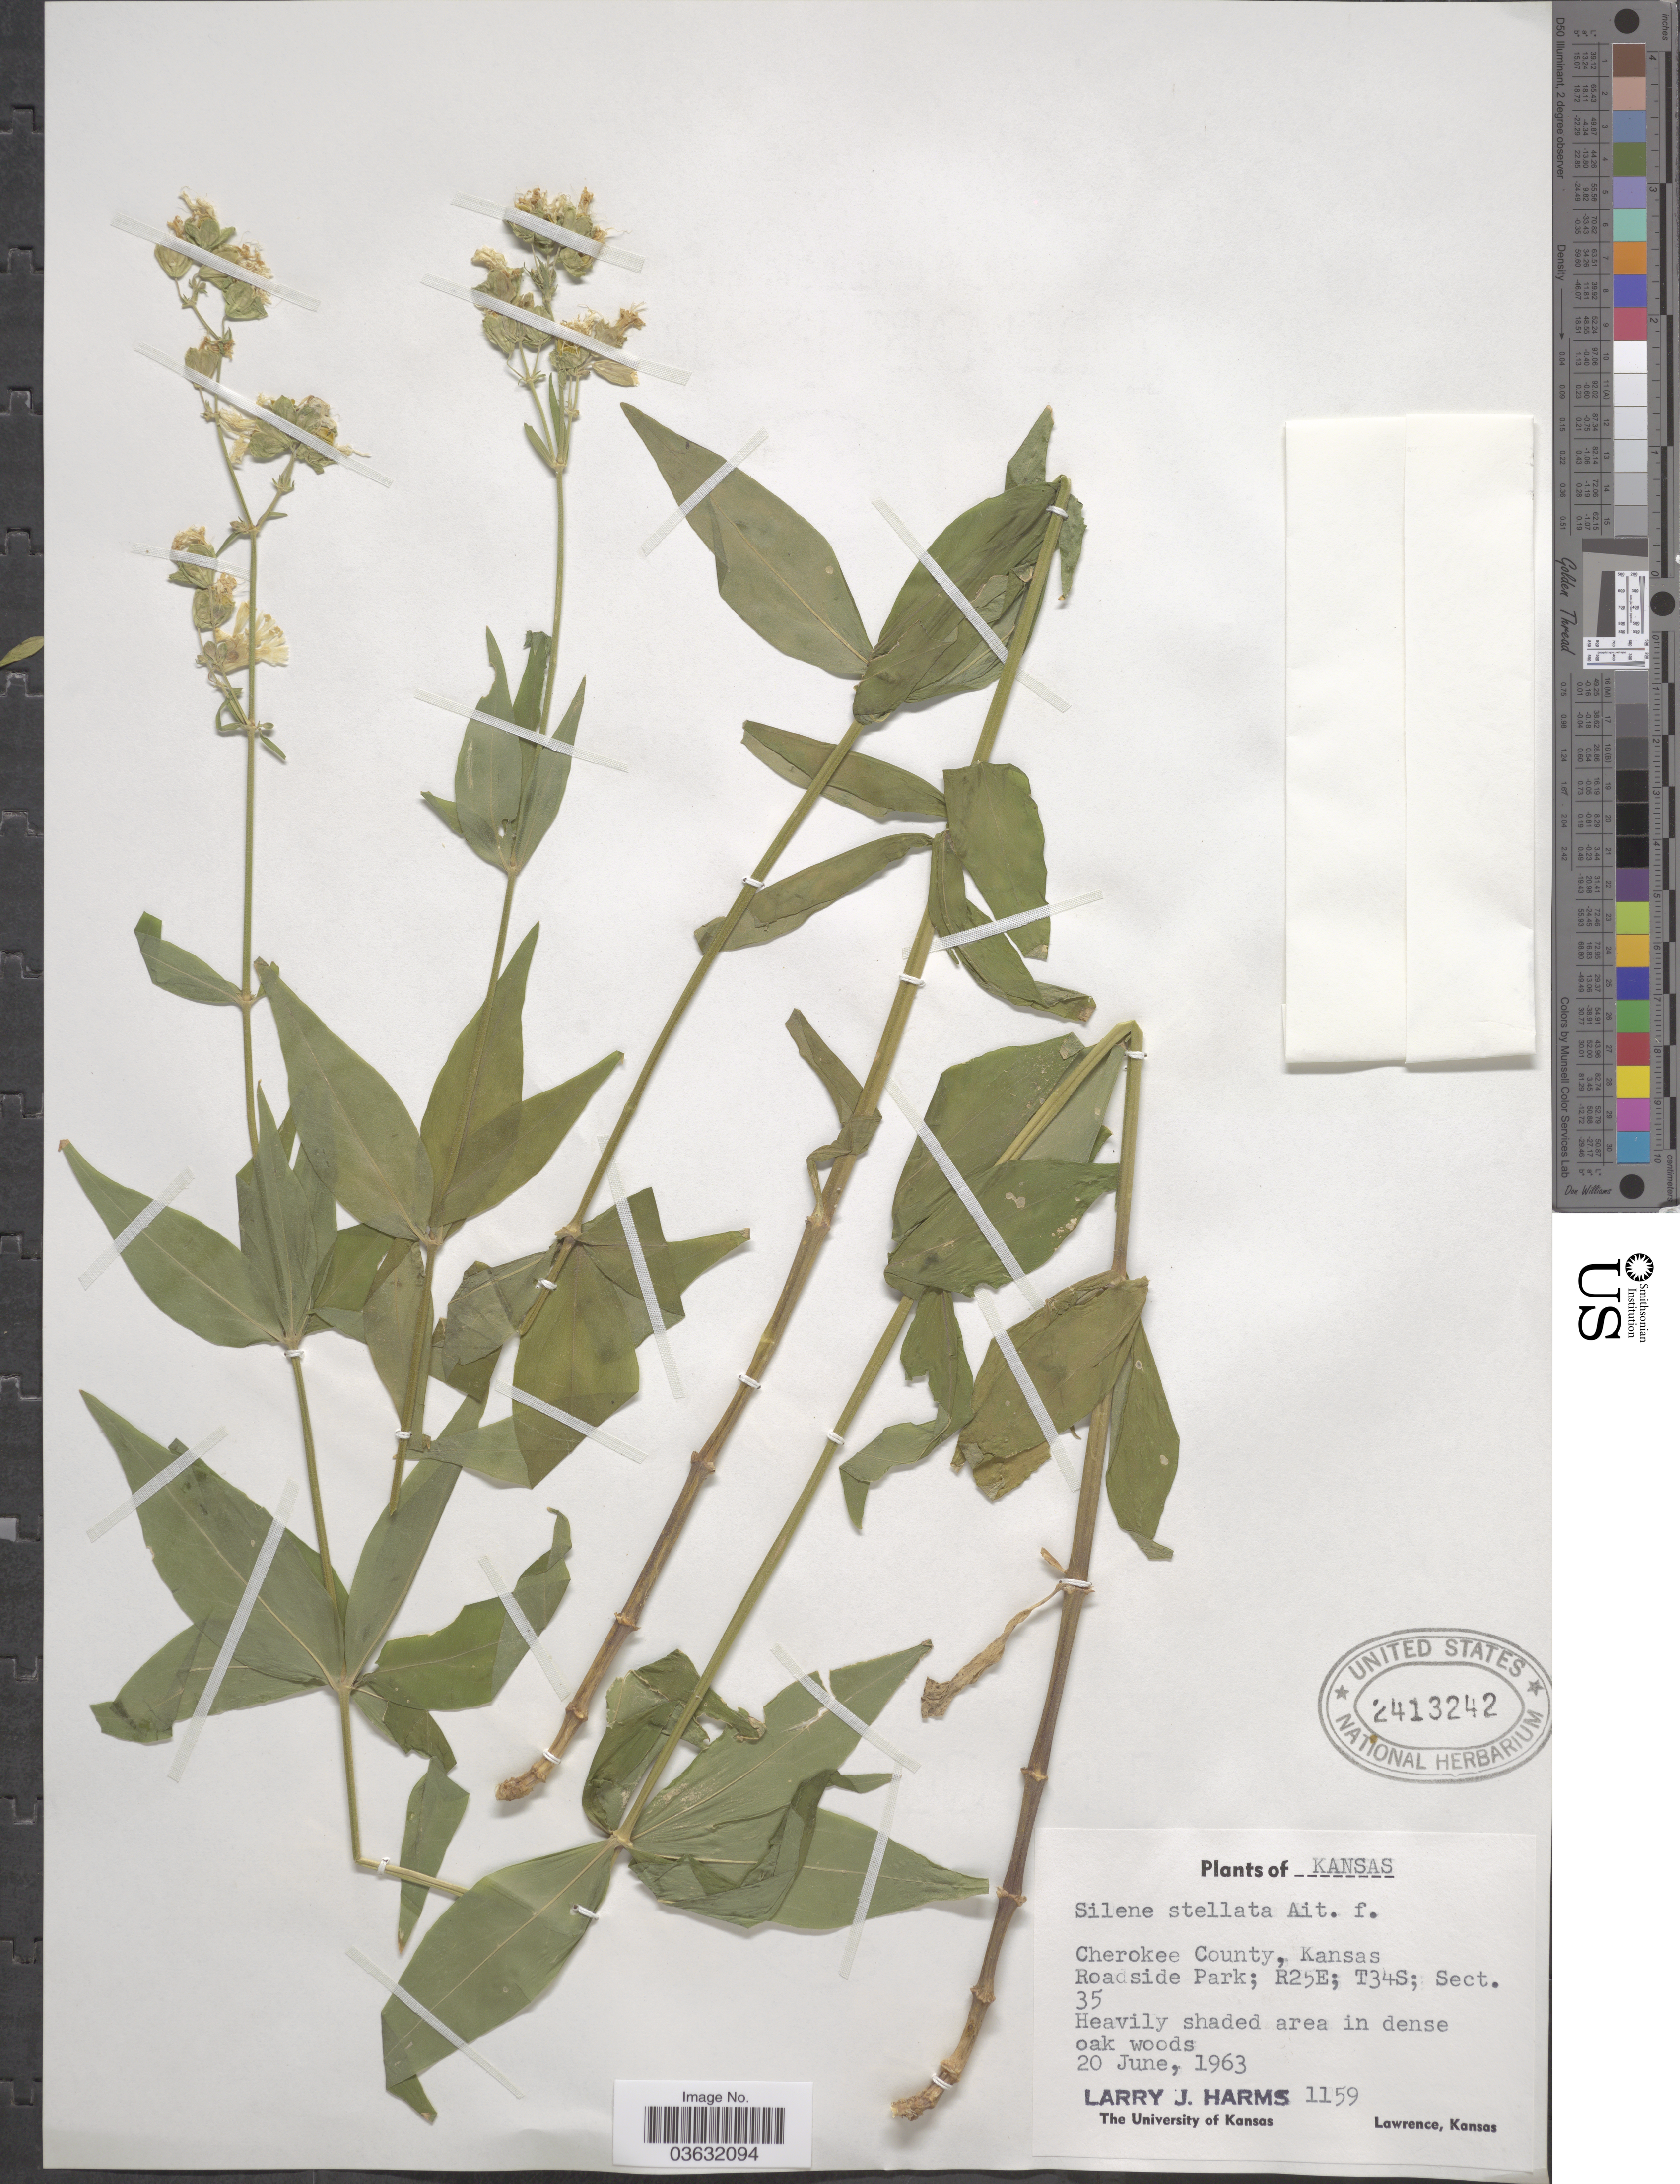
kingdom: Plantae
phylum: Tracheophyta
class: Magnoliopsida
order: Caryophyllales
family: Caryophyllaceae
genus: Silene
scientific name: Silene stellata var. stellata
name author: (L.) Coyte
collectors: L. Harms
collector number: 1159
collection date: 1963-06-20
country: United States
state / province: Kansas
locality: Cherokee County. Roadside Park; R25E; T34S; Sec. 35.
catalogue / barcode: US 2413242